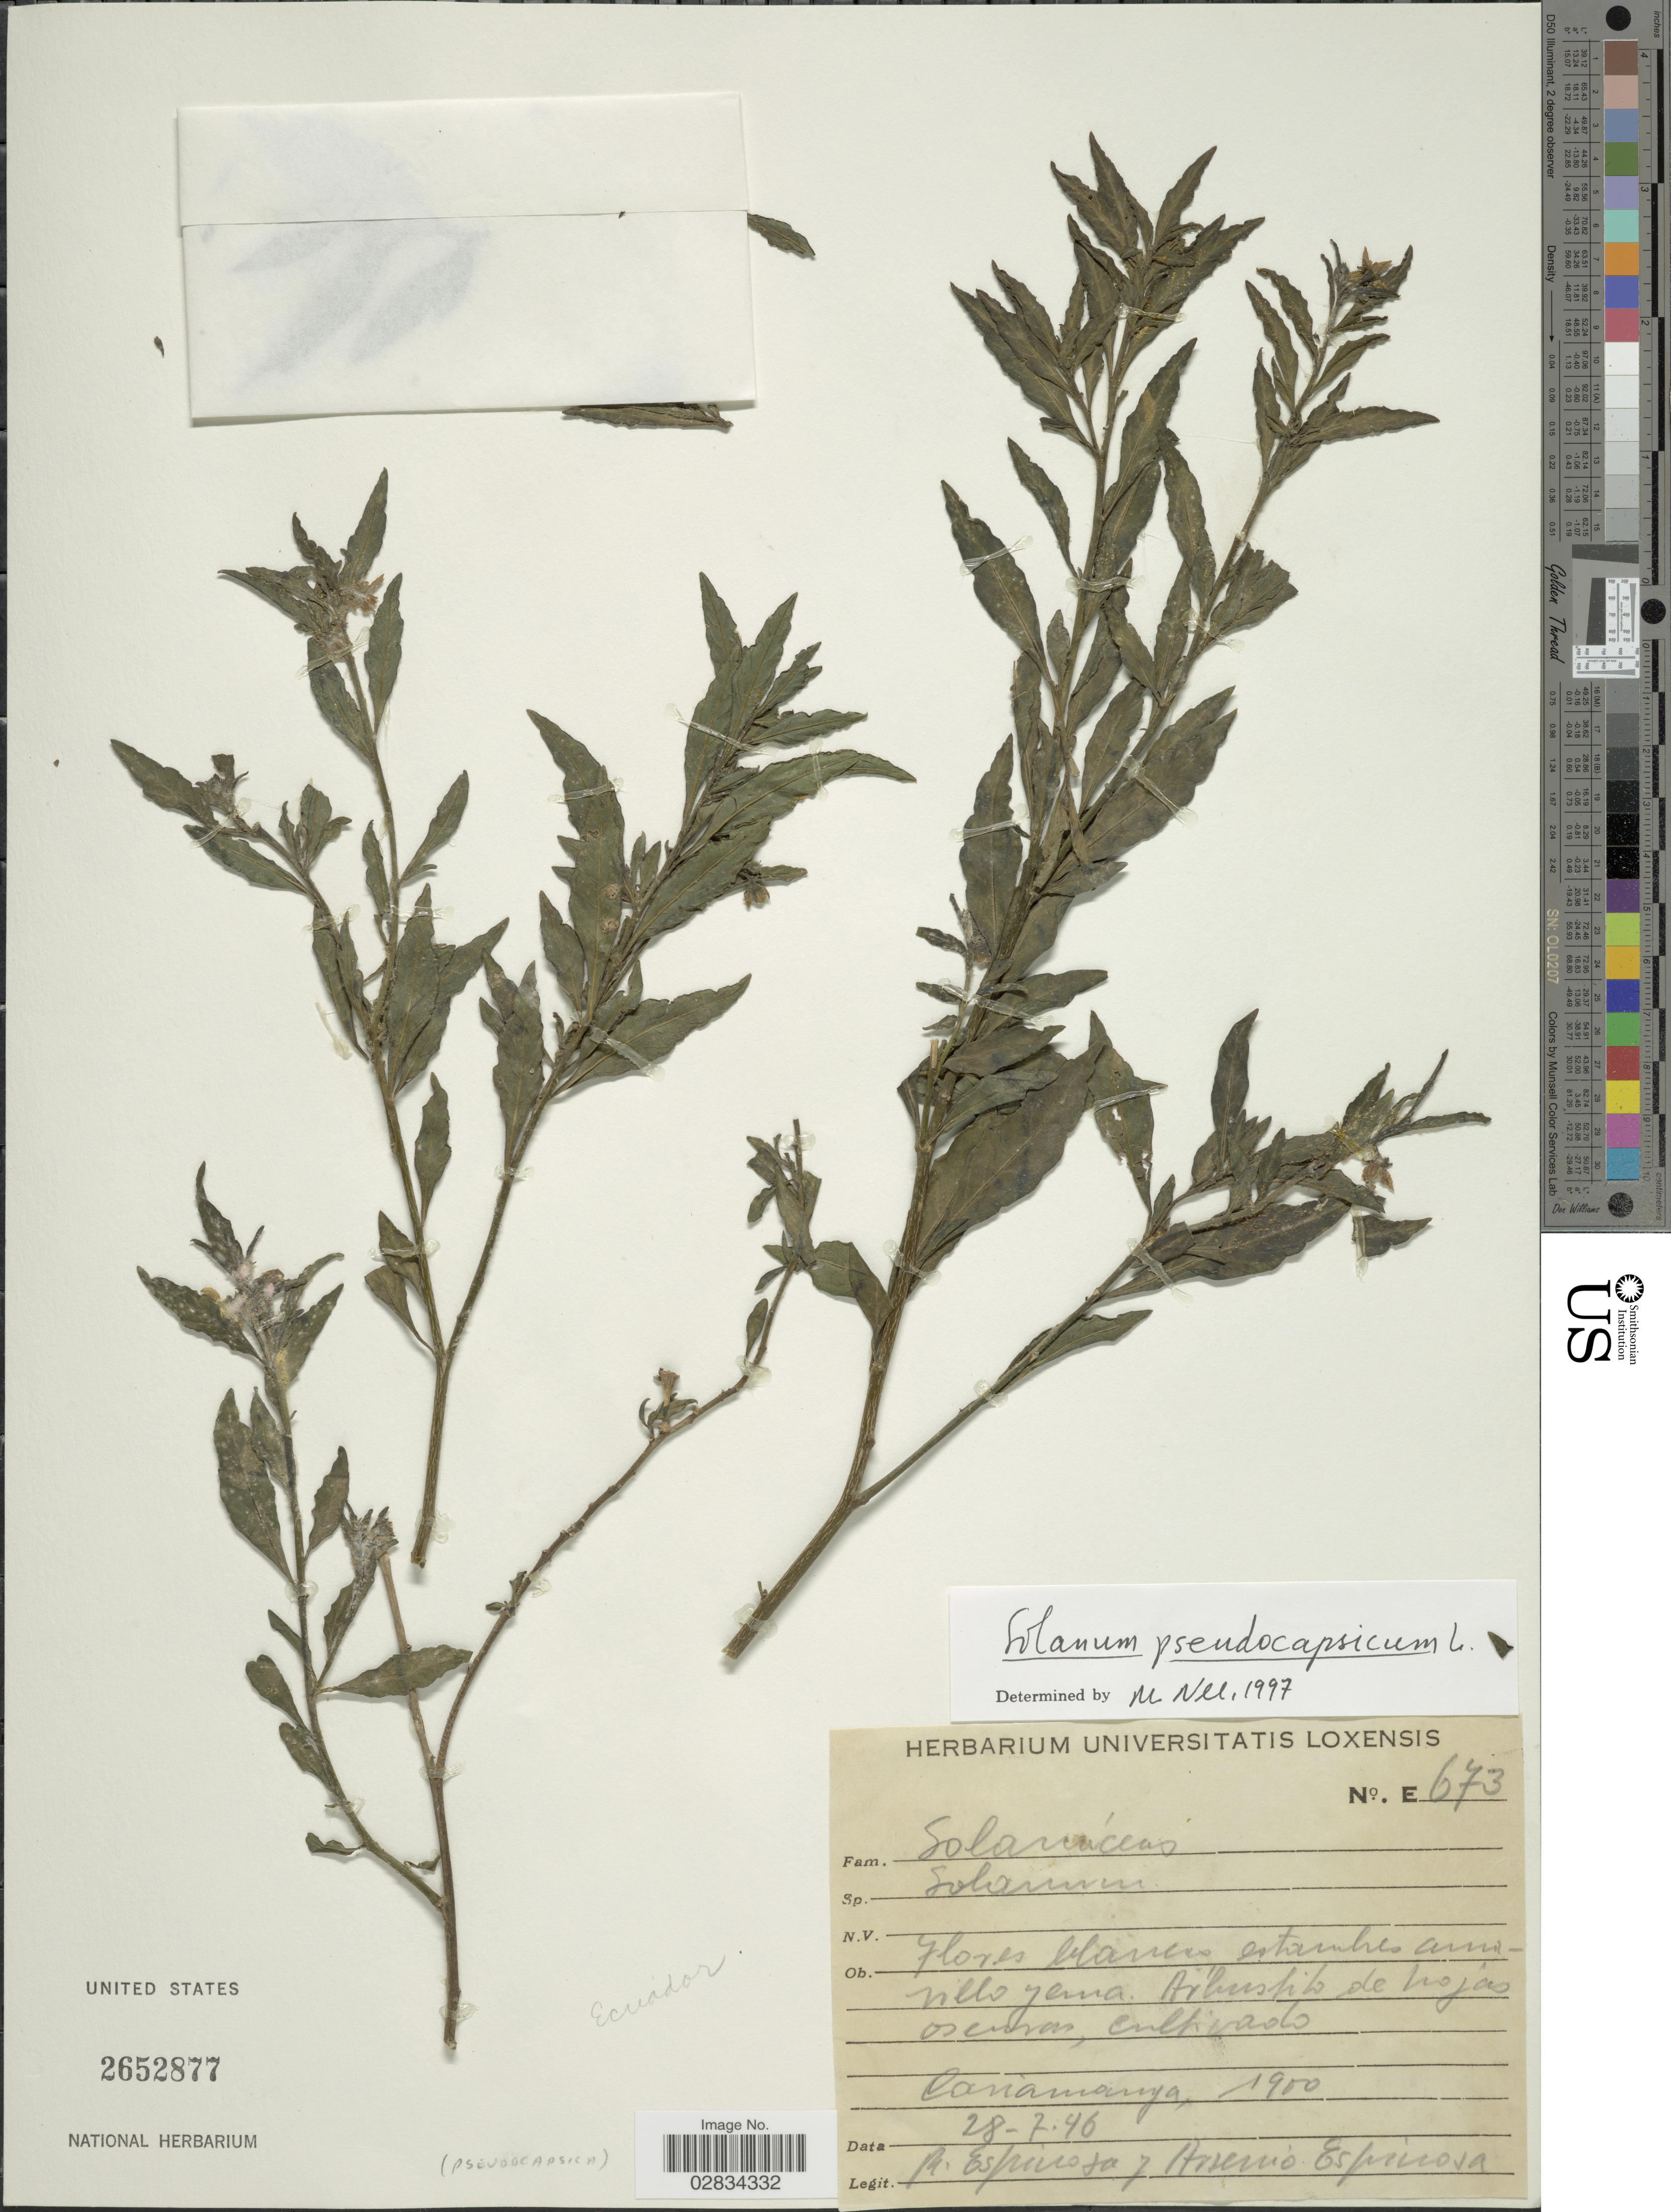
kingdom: Plantae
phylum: Tracheophyta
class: Magnoliopsida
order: Solanales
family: Solanaceae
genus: Solanum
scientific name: Solanum pseudocapsicum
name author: L.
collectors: R. Espinosa & A. Espinosa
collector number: E673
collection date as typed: Transcribed d/m/y: 28/7/46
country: Ecuador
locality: Cariamanga.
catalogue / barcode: US 2652877